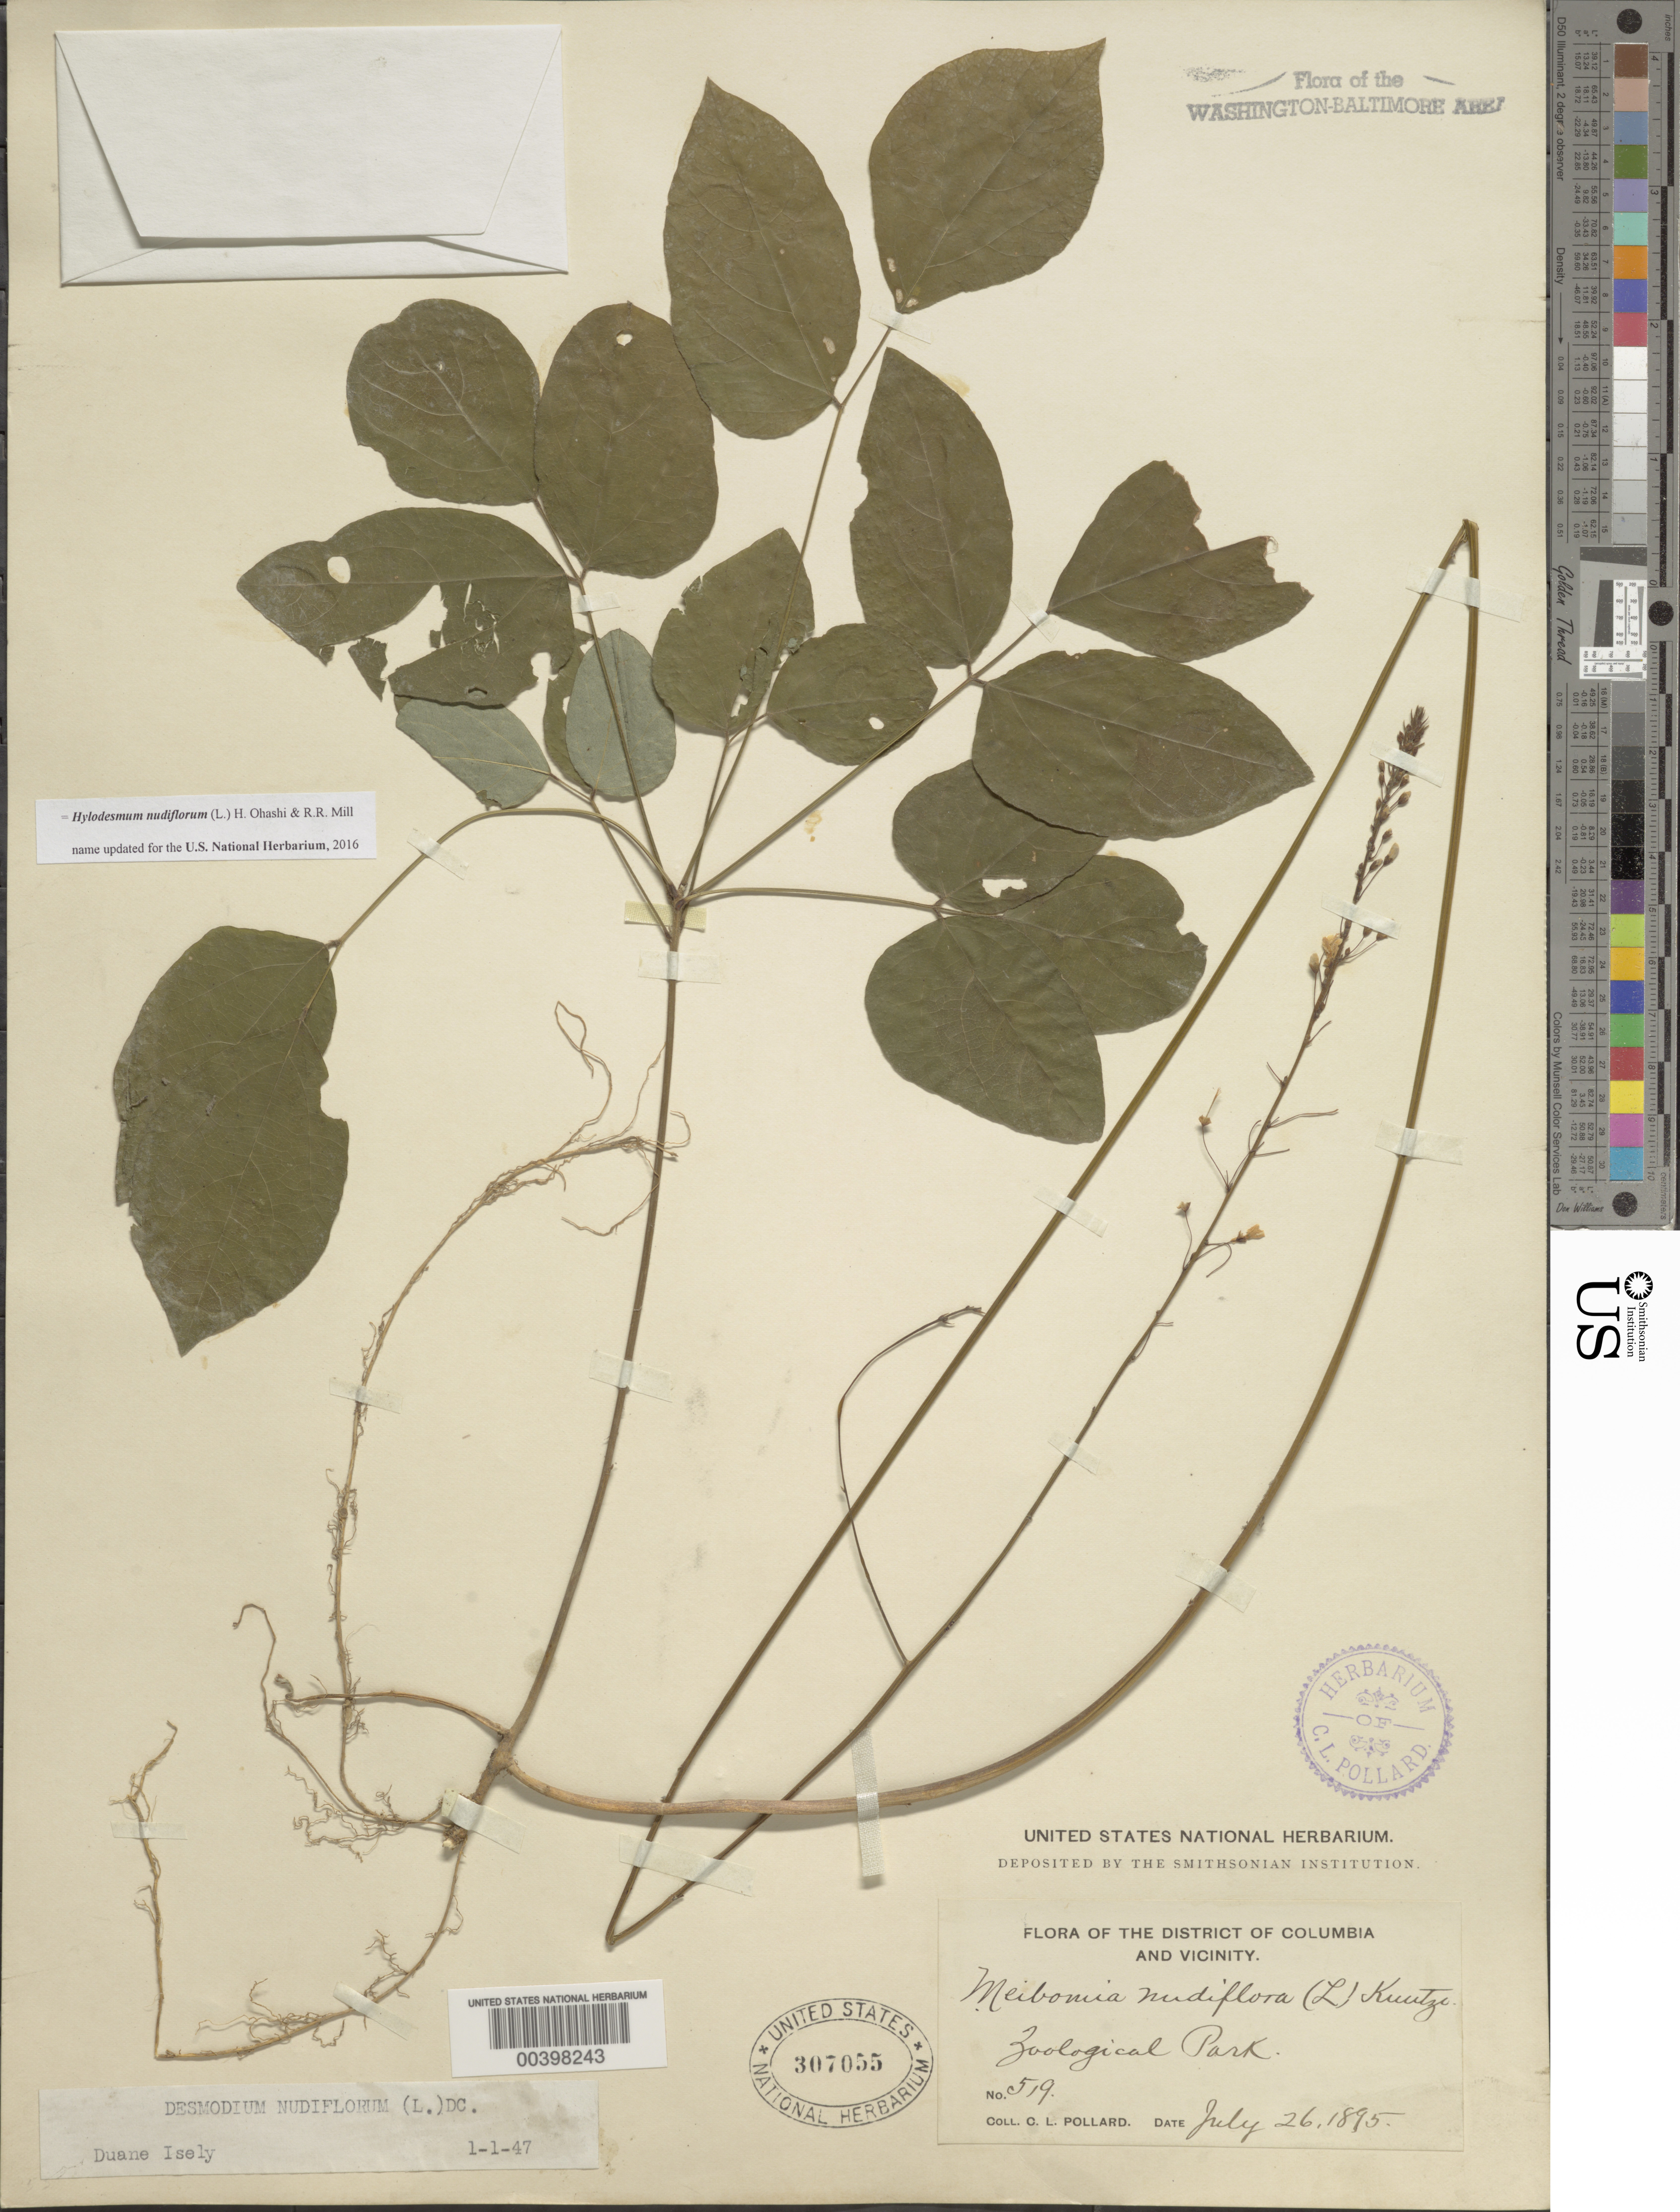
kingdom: Plantae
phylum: Tracheophyta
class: Magnoliopsida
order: Fabales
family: Fabaceae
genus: Hylodesmum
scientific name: Hylodesmum nudiflorum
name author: (L.) H. Ohashi & R.R. Mill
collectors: C. L. Pollard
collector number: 519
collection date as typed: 26 Jul 1895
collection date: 1895-07-26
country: United States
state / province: District of Columbia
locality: Zoological Park Rock Creek Park and vicinity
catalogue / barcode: US 307055